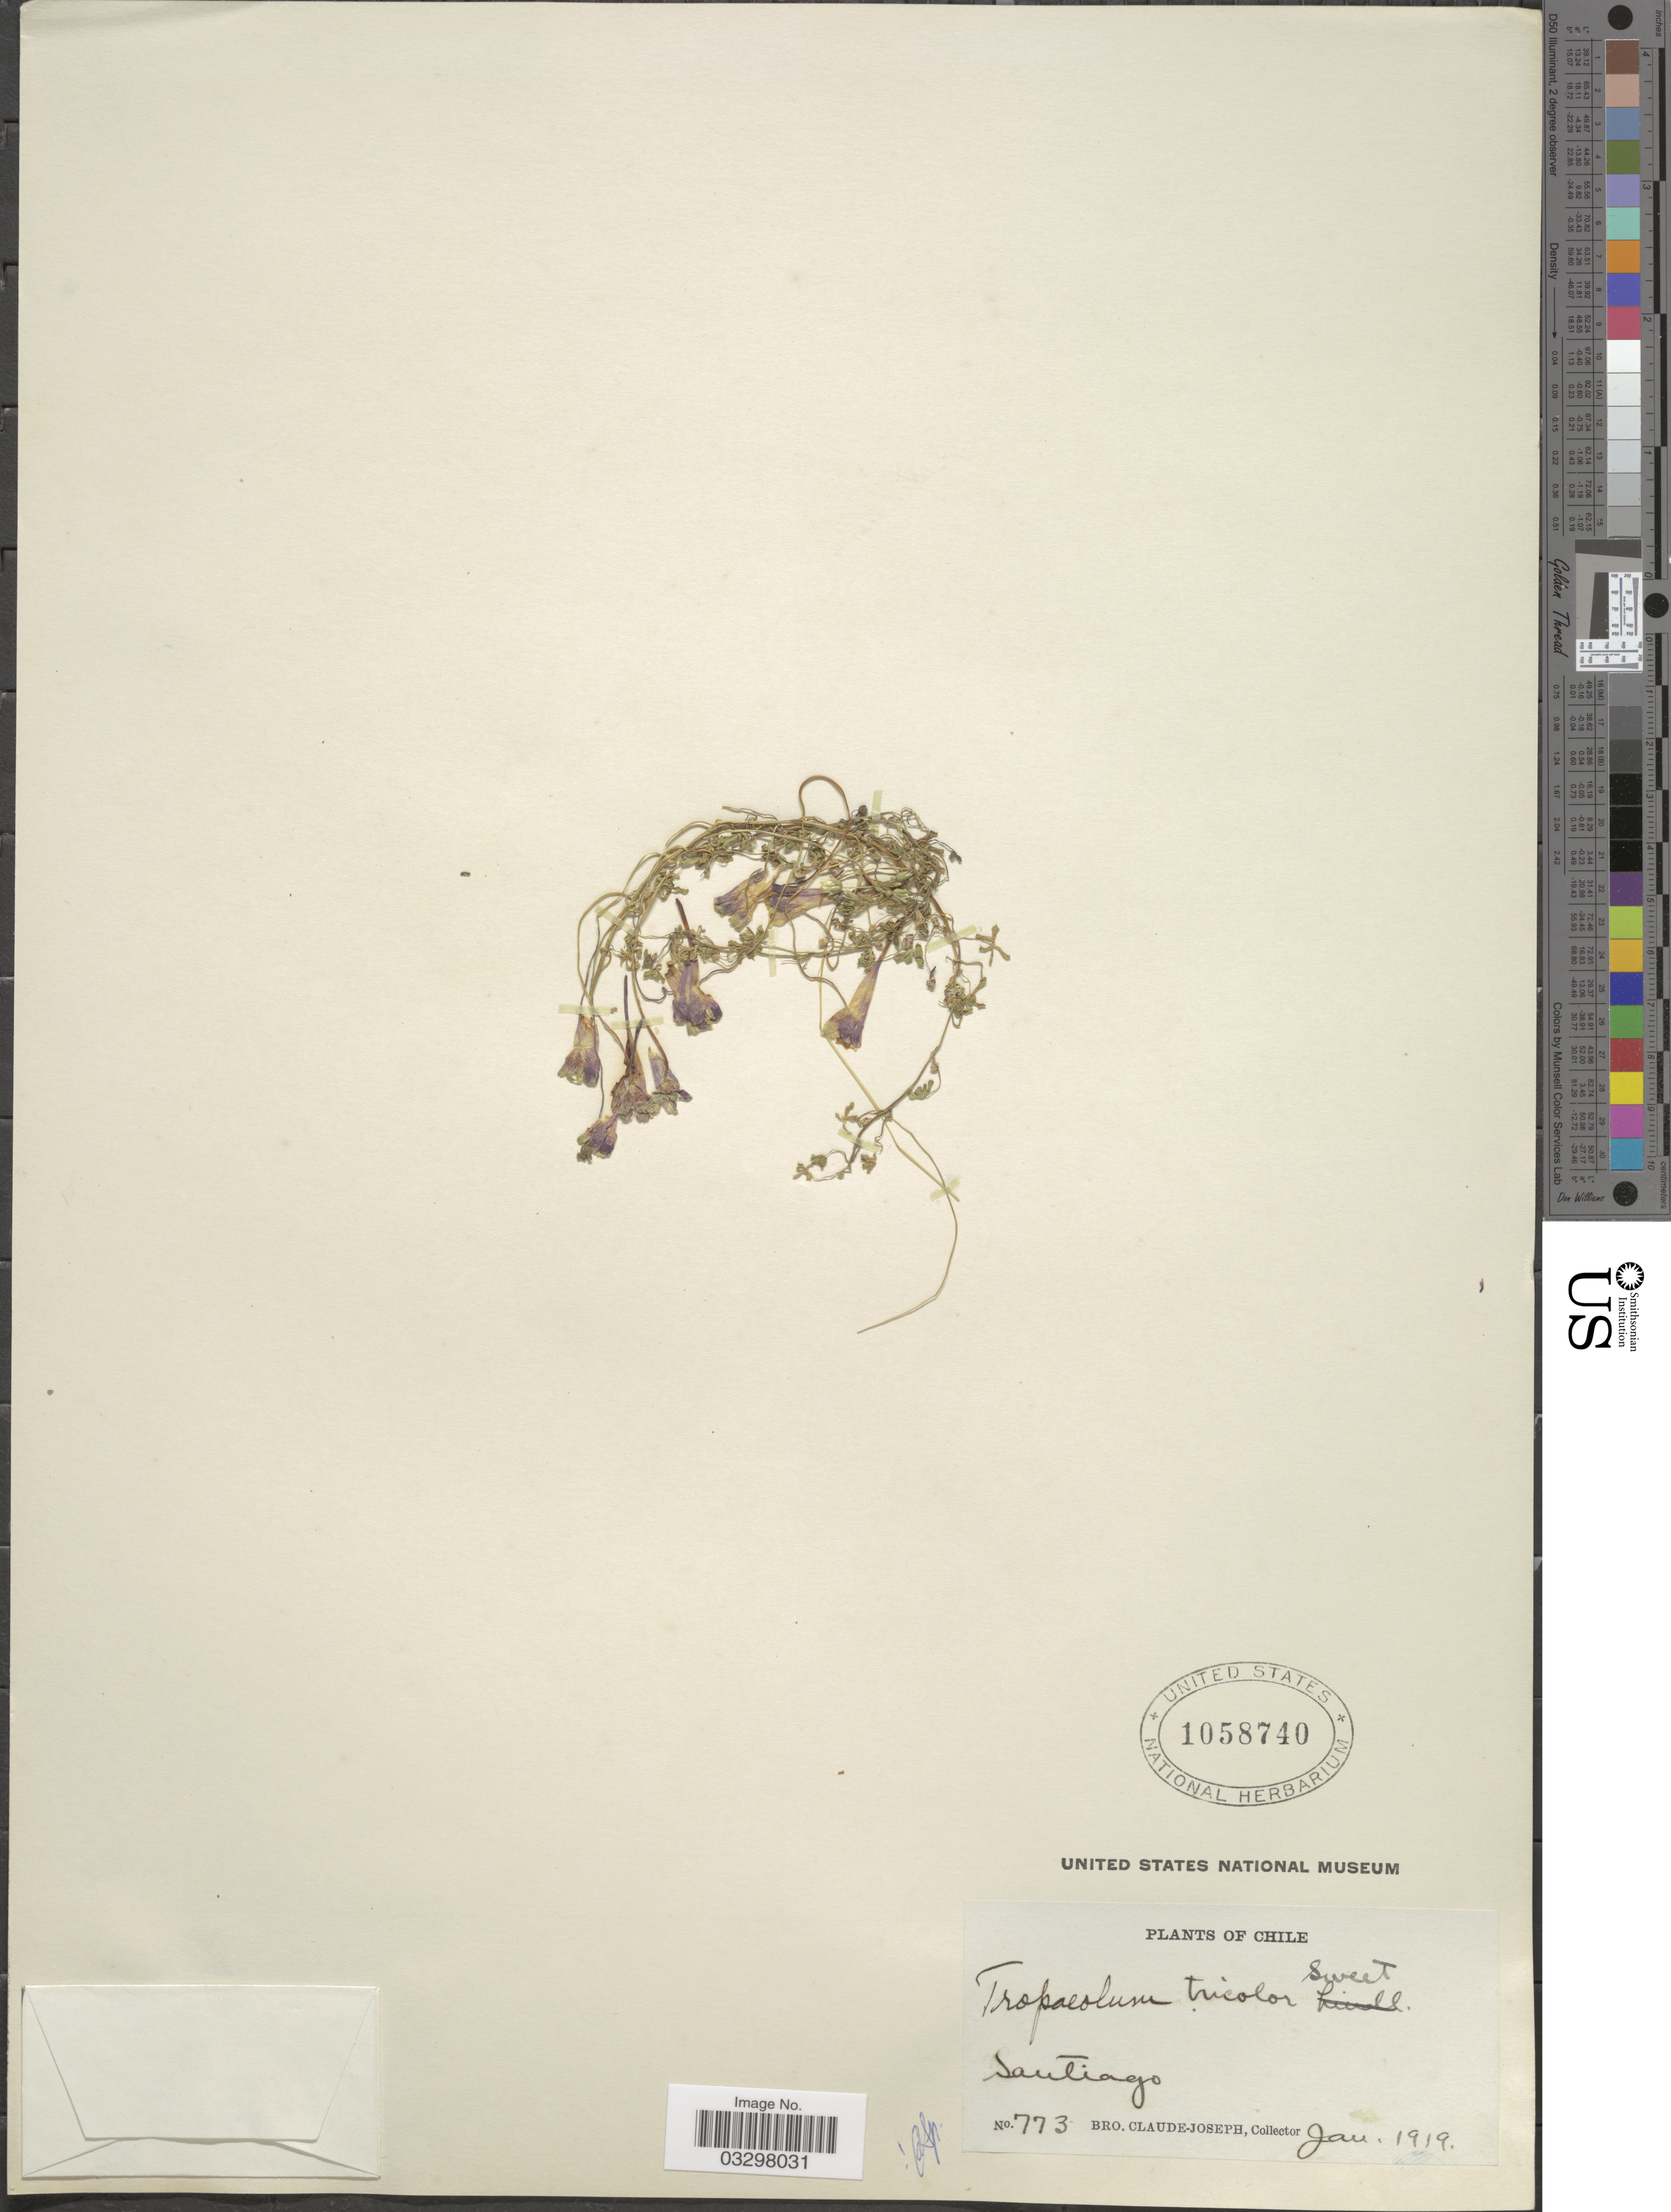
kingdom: Plantae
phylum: Tracheophyta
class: Magnoliopsida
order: Brassicales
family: Tropaeolaceae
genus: Tropaeolum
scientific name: Tropaeolum tricolor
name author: Sweet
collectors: Bro. Claude-Joseph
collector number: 773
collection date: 1919-01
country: Chile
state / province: Región Metropolitana (RM)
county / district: Santiago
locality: Santiago.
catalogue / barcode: US 1058740